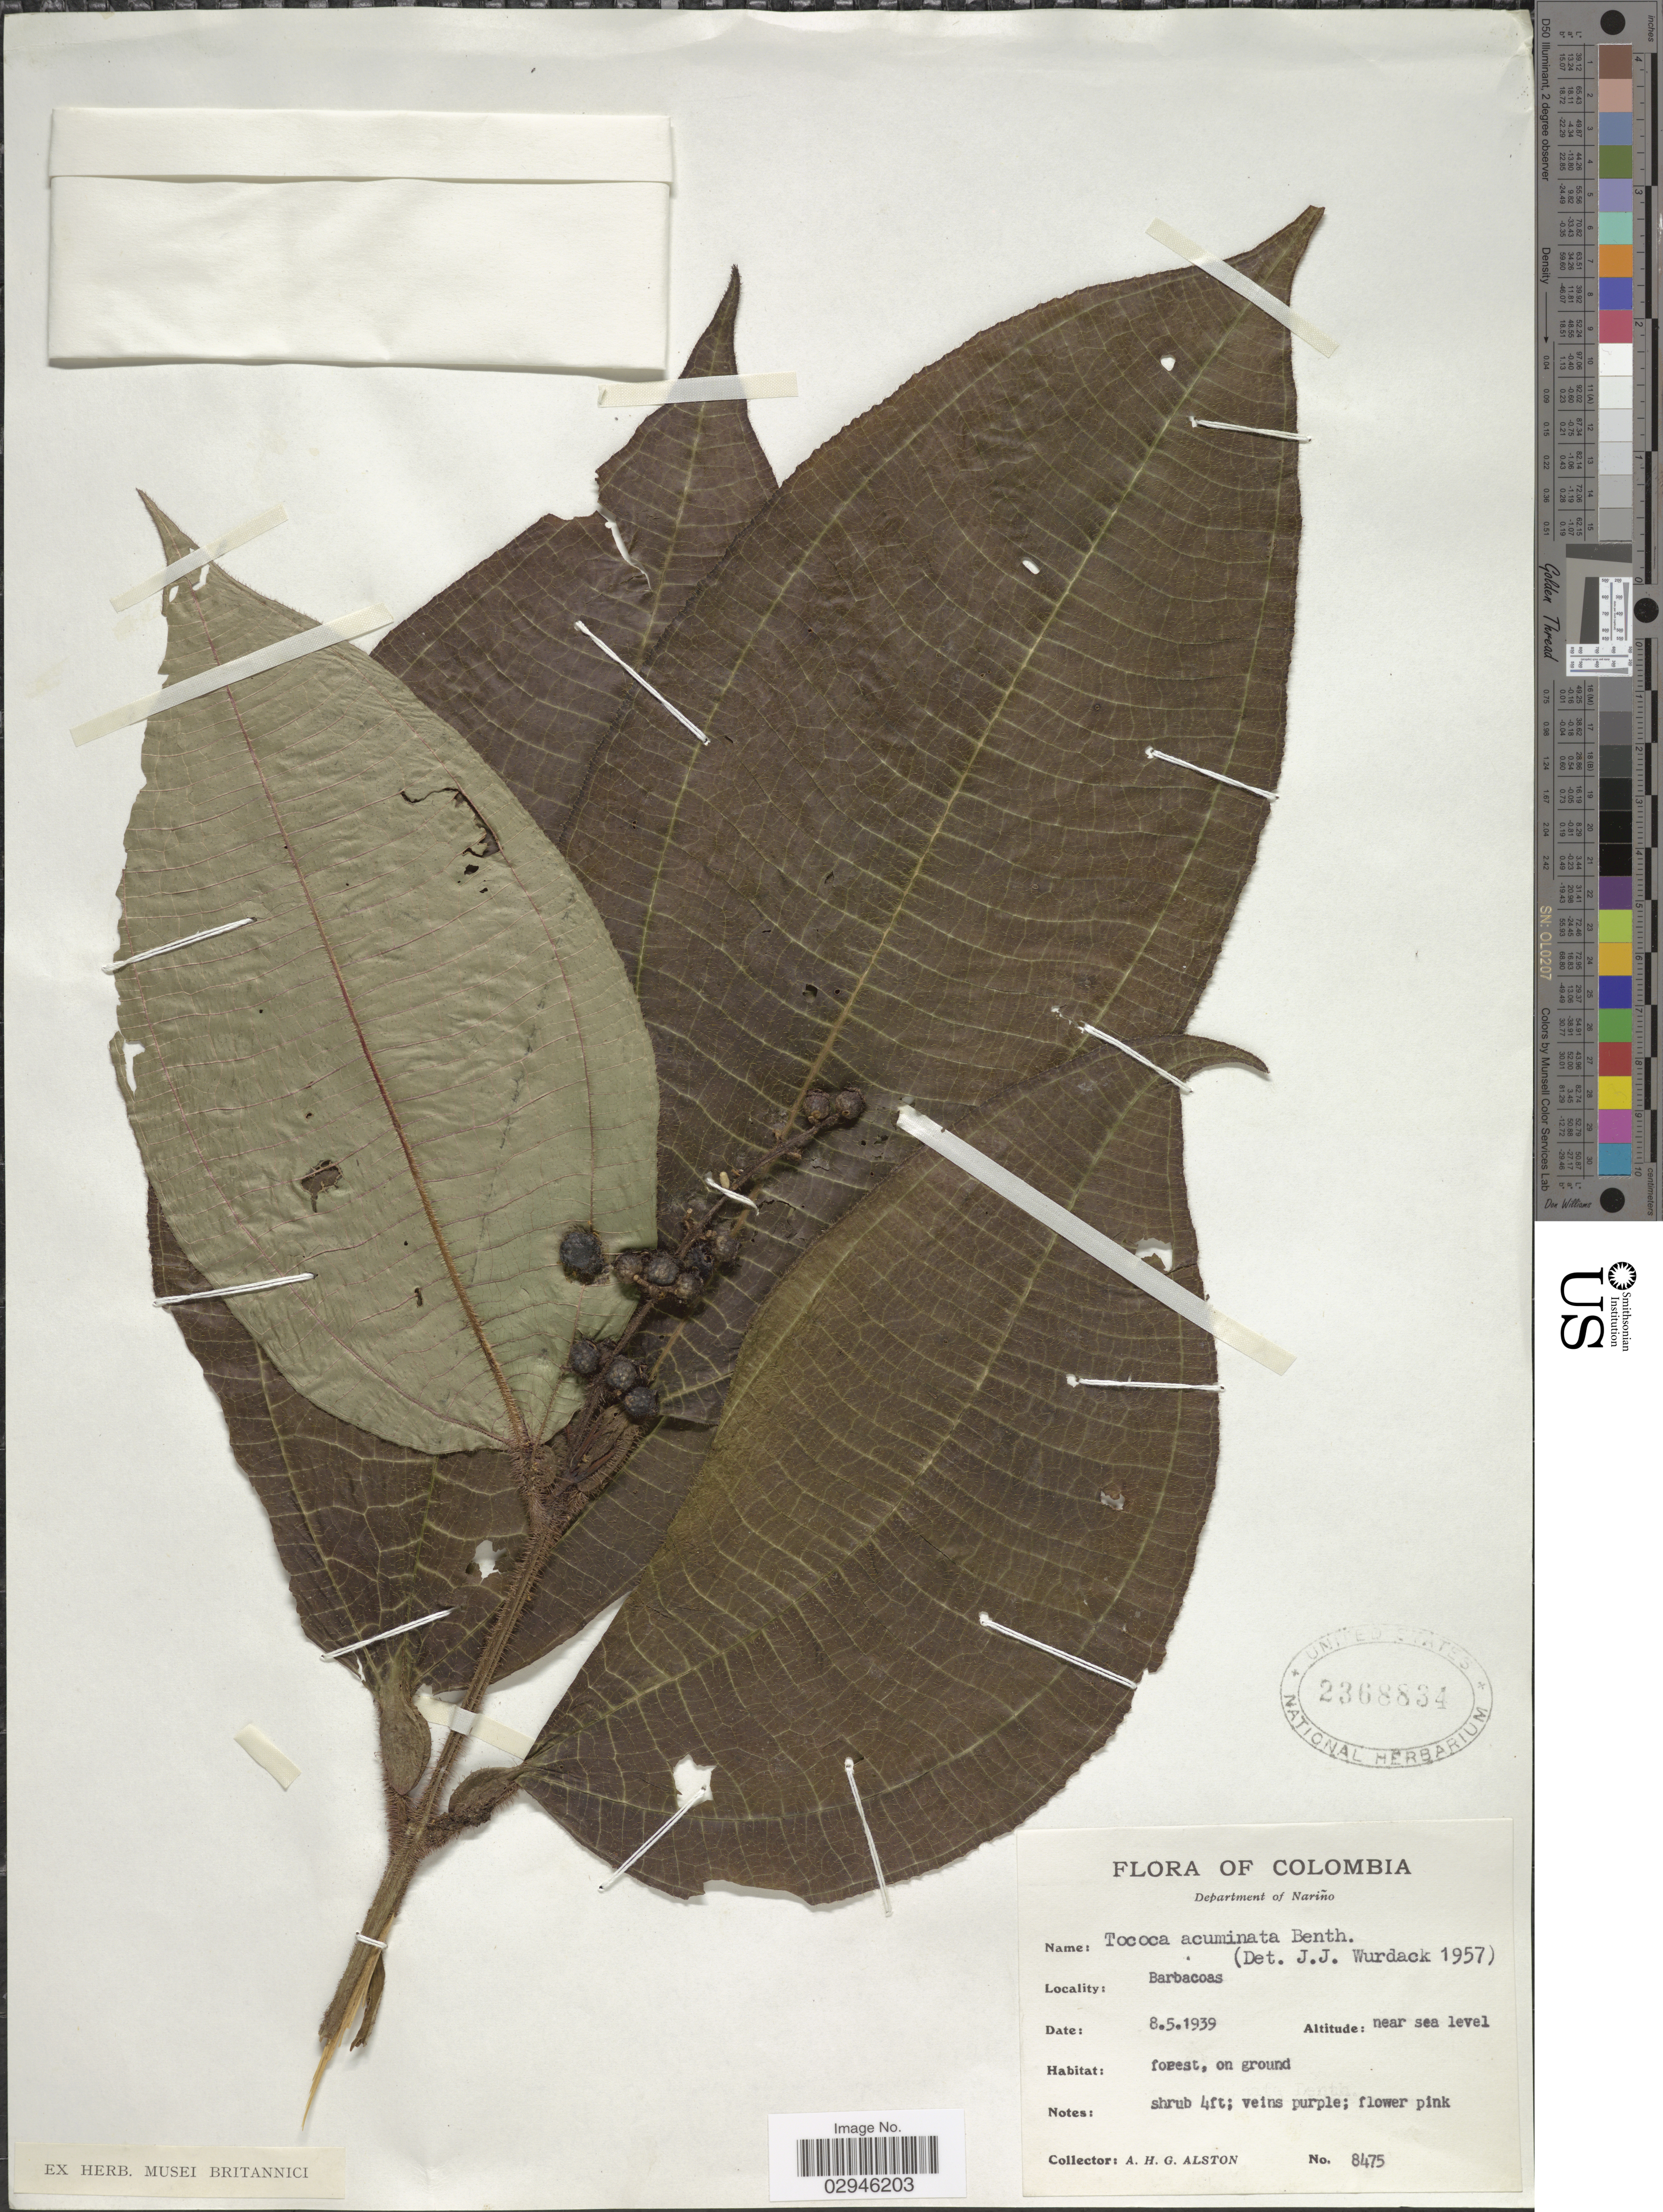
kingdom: Plantae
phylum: Tracheophyta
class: Magnoliopsida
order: Myrtales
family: Melastomataceae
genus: Tococa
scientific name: Tococa acuminata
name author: Benth.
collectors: A. H. Alston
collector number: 8475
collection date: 1939-05-08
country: Colombia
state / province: Nariño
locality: Department of Nariño. Barbacoas.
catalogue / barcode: US 2368834